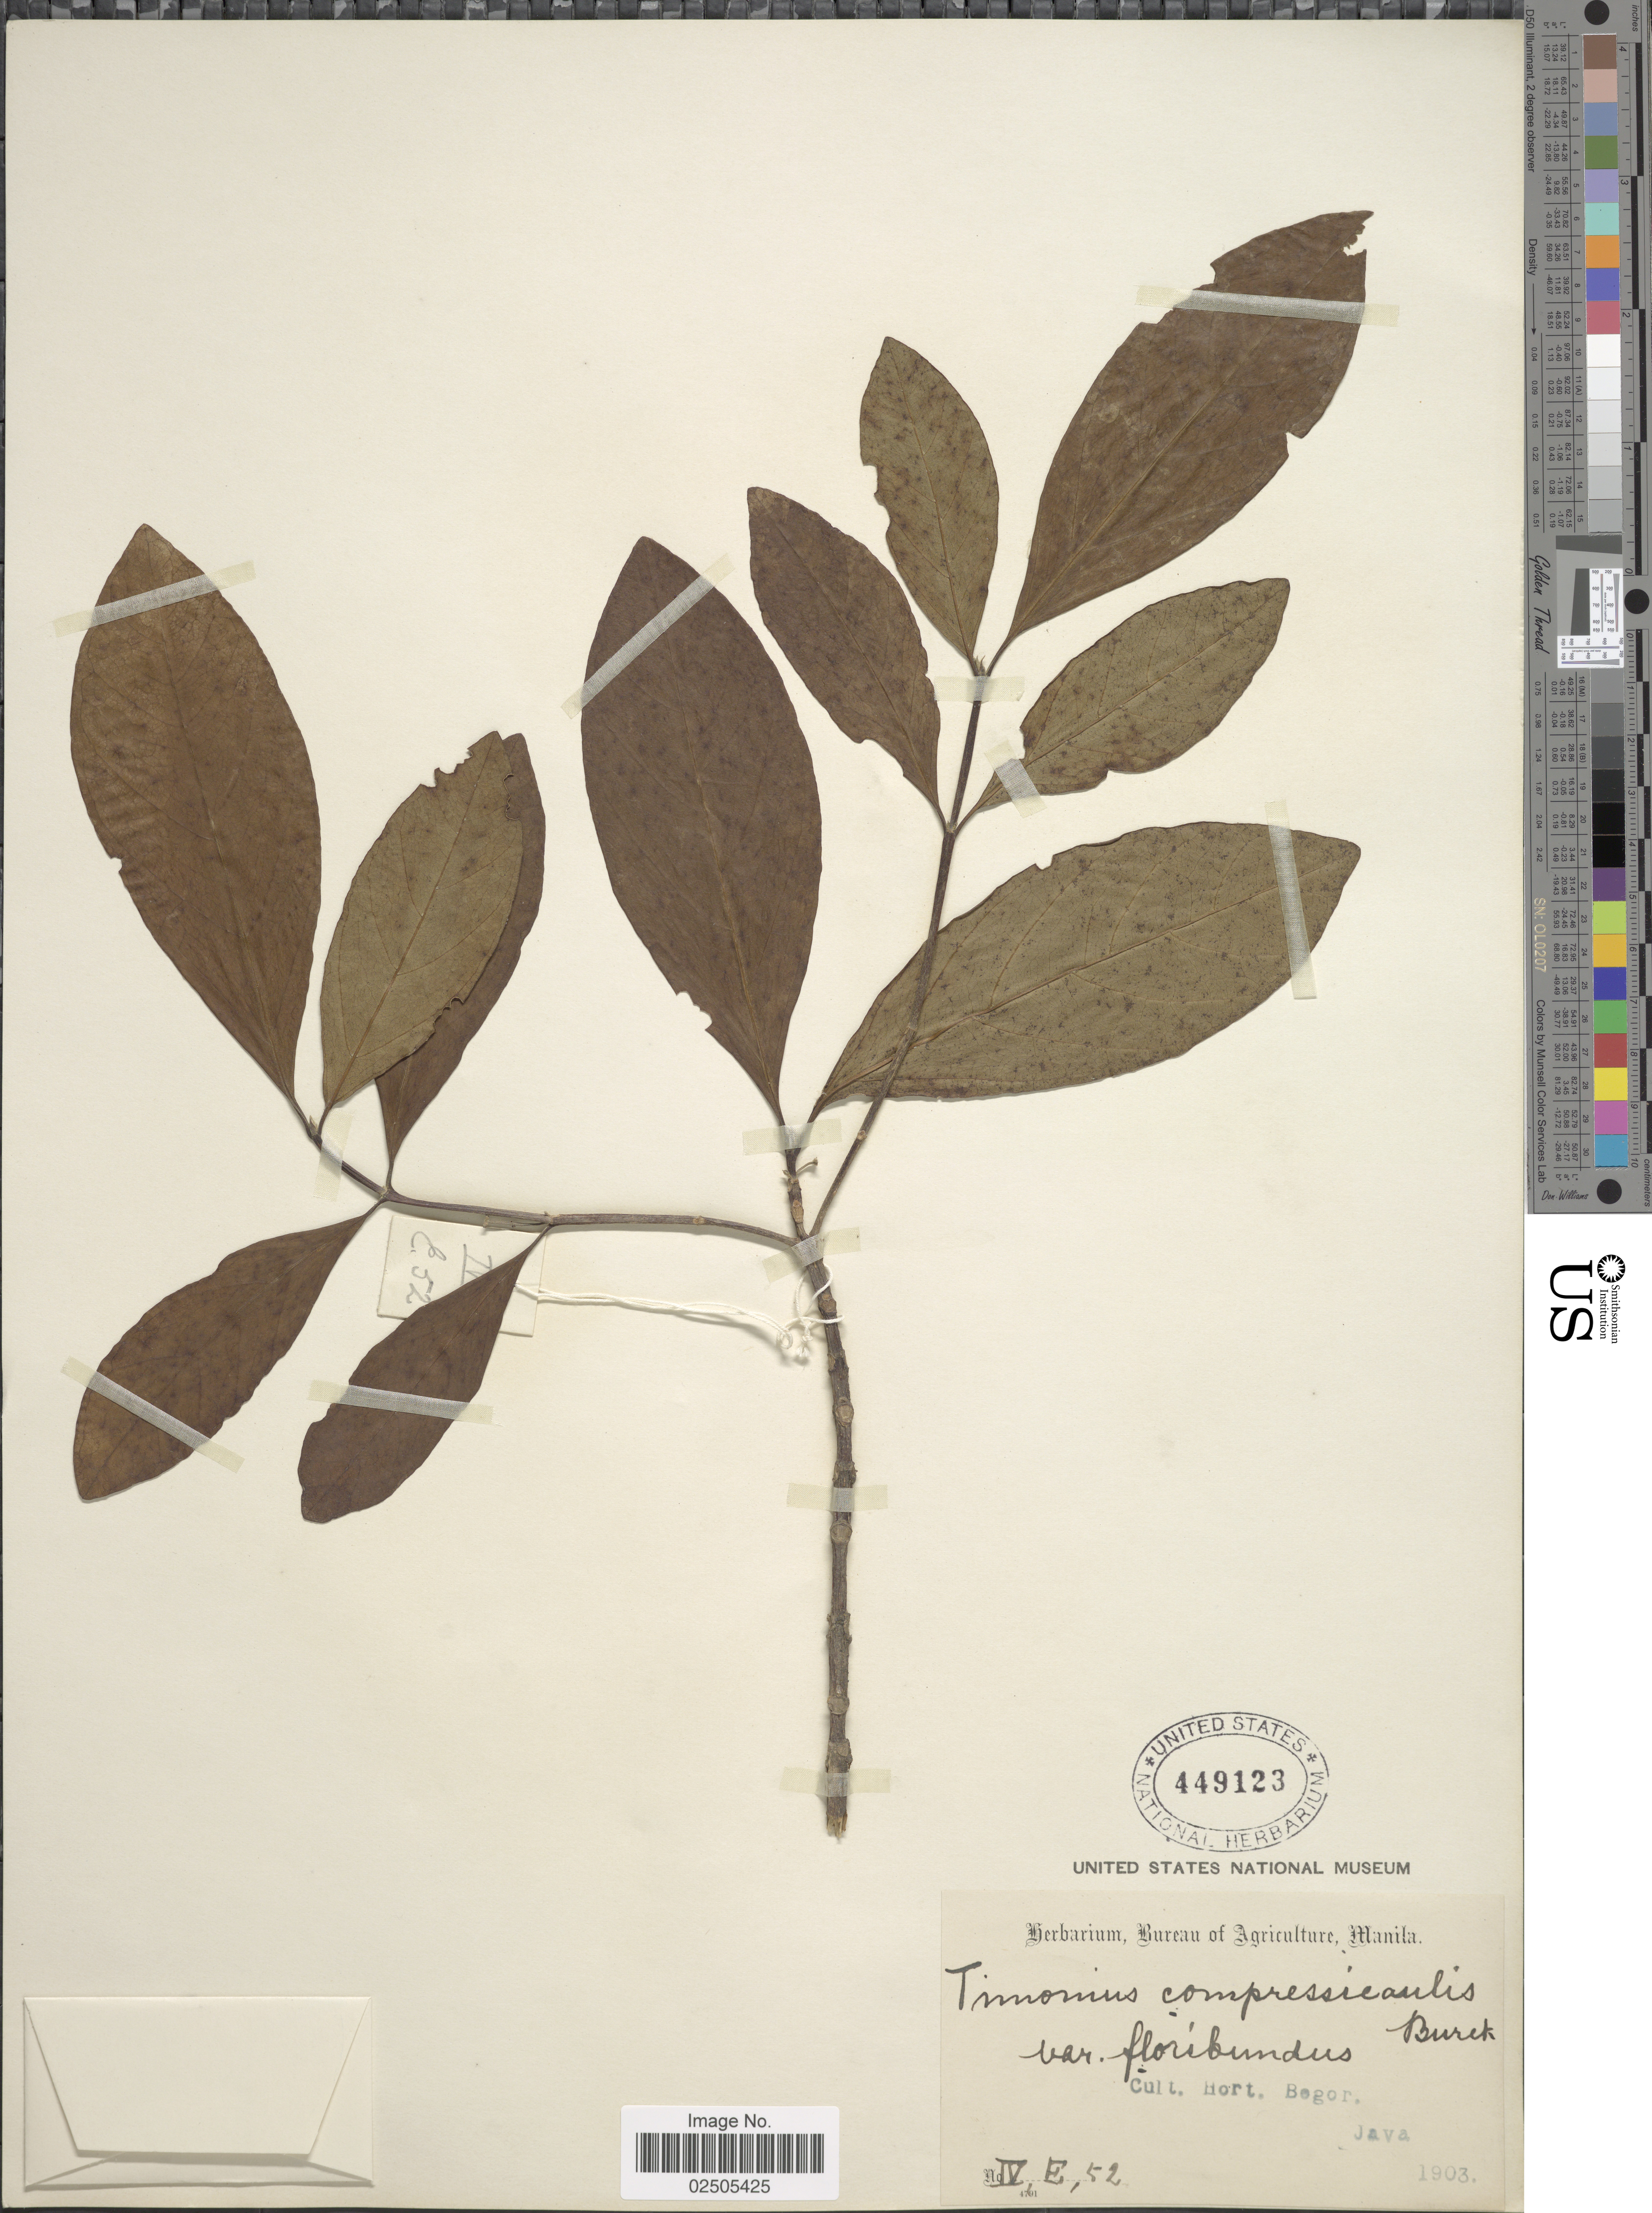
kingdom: Plantae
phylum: Tracheophyta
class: Magnoliopsida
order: Gentianales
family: Rubiaceae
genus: Timonius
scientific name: Timonius compressicaulis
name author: (Miq.) Boerl.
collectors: ex Herb. Bur. Agric. Manila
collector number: IVE52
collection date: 1903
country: Indonesia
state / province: Java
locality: Hort. Bogor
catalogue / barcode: US 449123